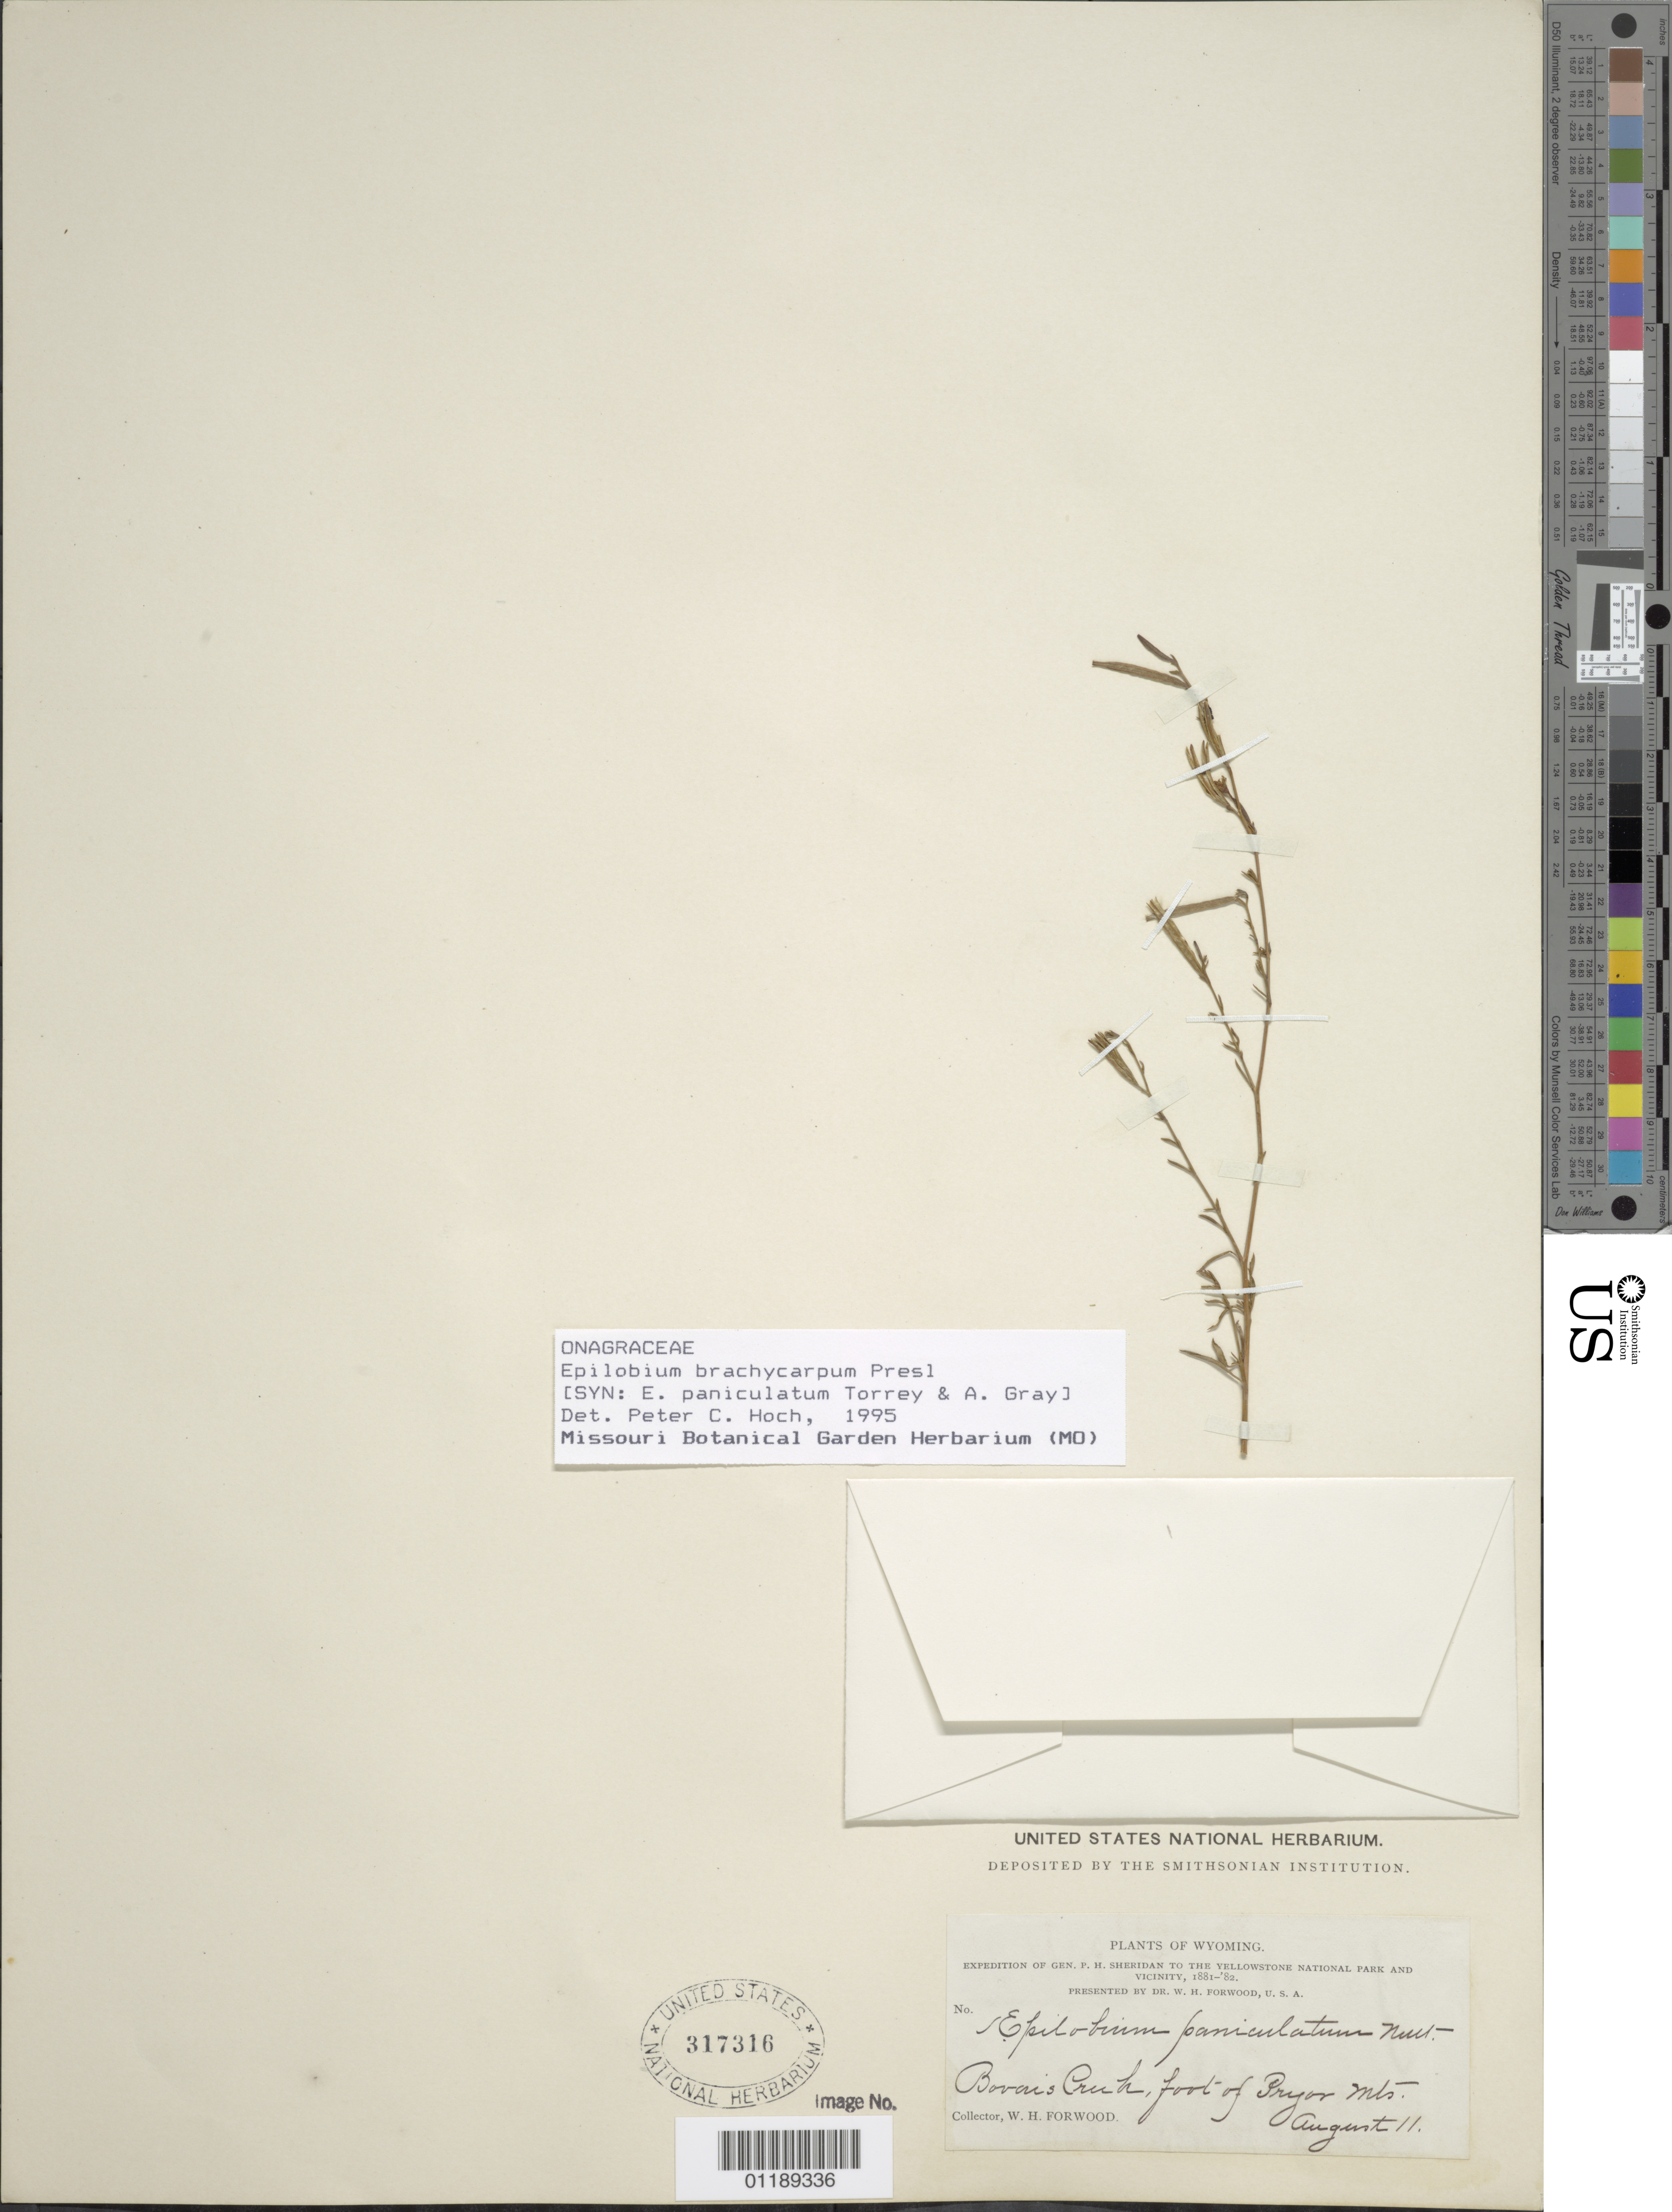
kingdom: Plantae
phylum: Tracheophyta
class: Magnoliopsida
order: Myrtales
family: Onagraceae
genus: Epilobium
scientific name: Epilobium brachycarpum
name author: C. Presl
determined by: Hoch, P. C.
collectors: W. Forwood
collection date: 1881-08-11 or 1882-08-11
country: United States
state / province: Wyoming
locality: [Bovai's] Creek, foot of Pryor Mts.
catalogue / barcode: US 317316